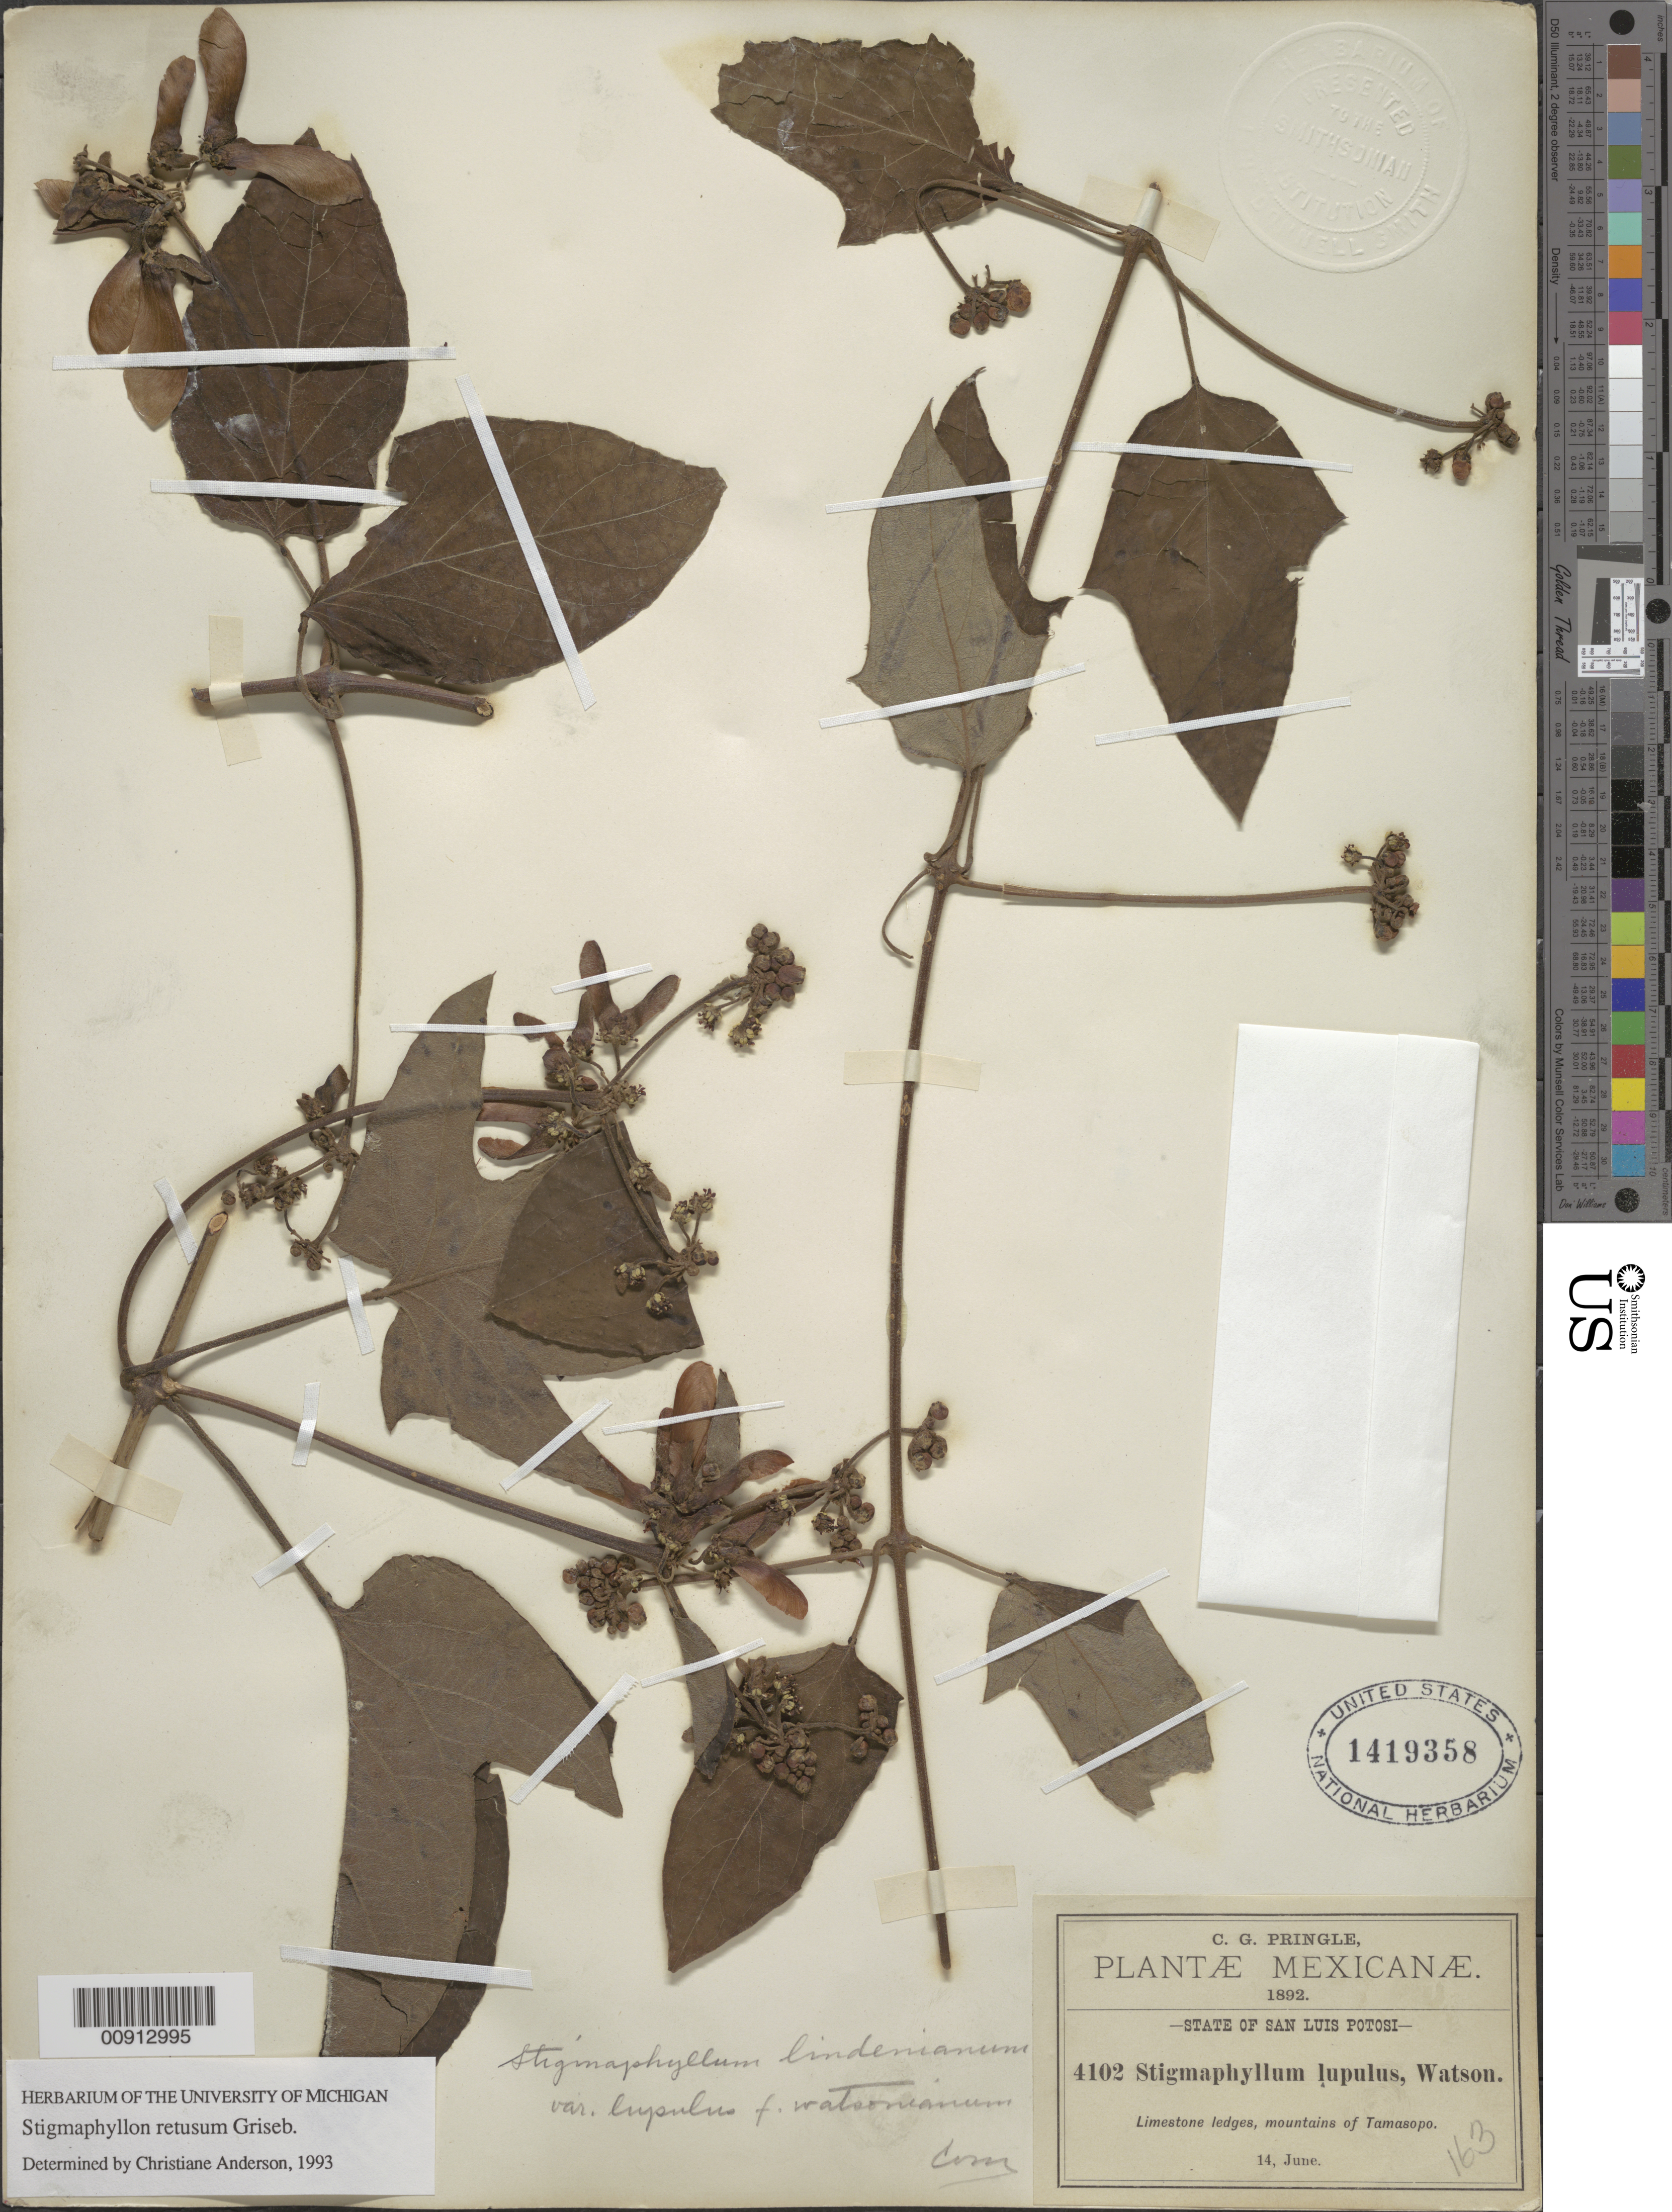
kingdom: Plantae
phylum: Tracheophyta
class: Magnoliopsida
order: Malpighiales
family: Malpighiaceae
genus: Stigmaphyllon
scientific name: Stigmaphyllon retusum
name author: Griseb.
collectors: C. G. Pringle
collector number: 4102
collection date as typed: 14 Jun 1892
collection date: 1892-06-14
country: Mexico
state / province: San Luis Potosí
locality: Mountains of Tamasopo, State of San Luis Potosí.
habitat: Limestone ledges.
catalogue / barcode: US 1419358